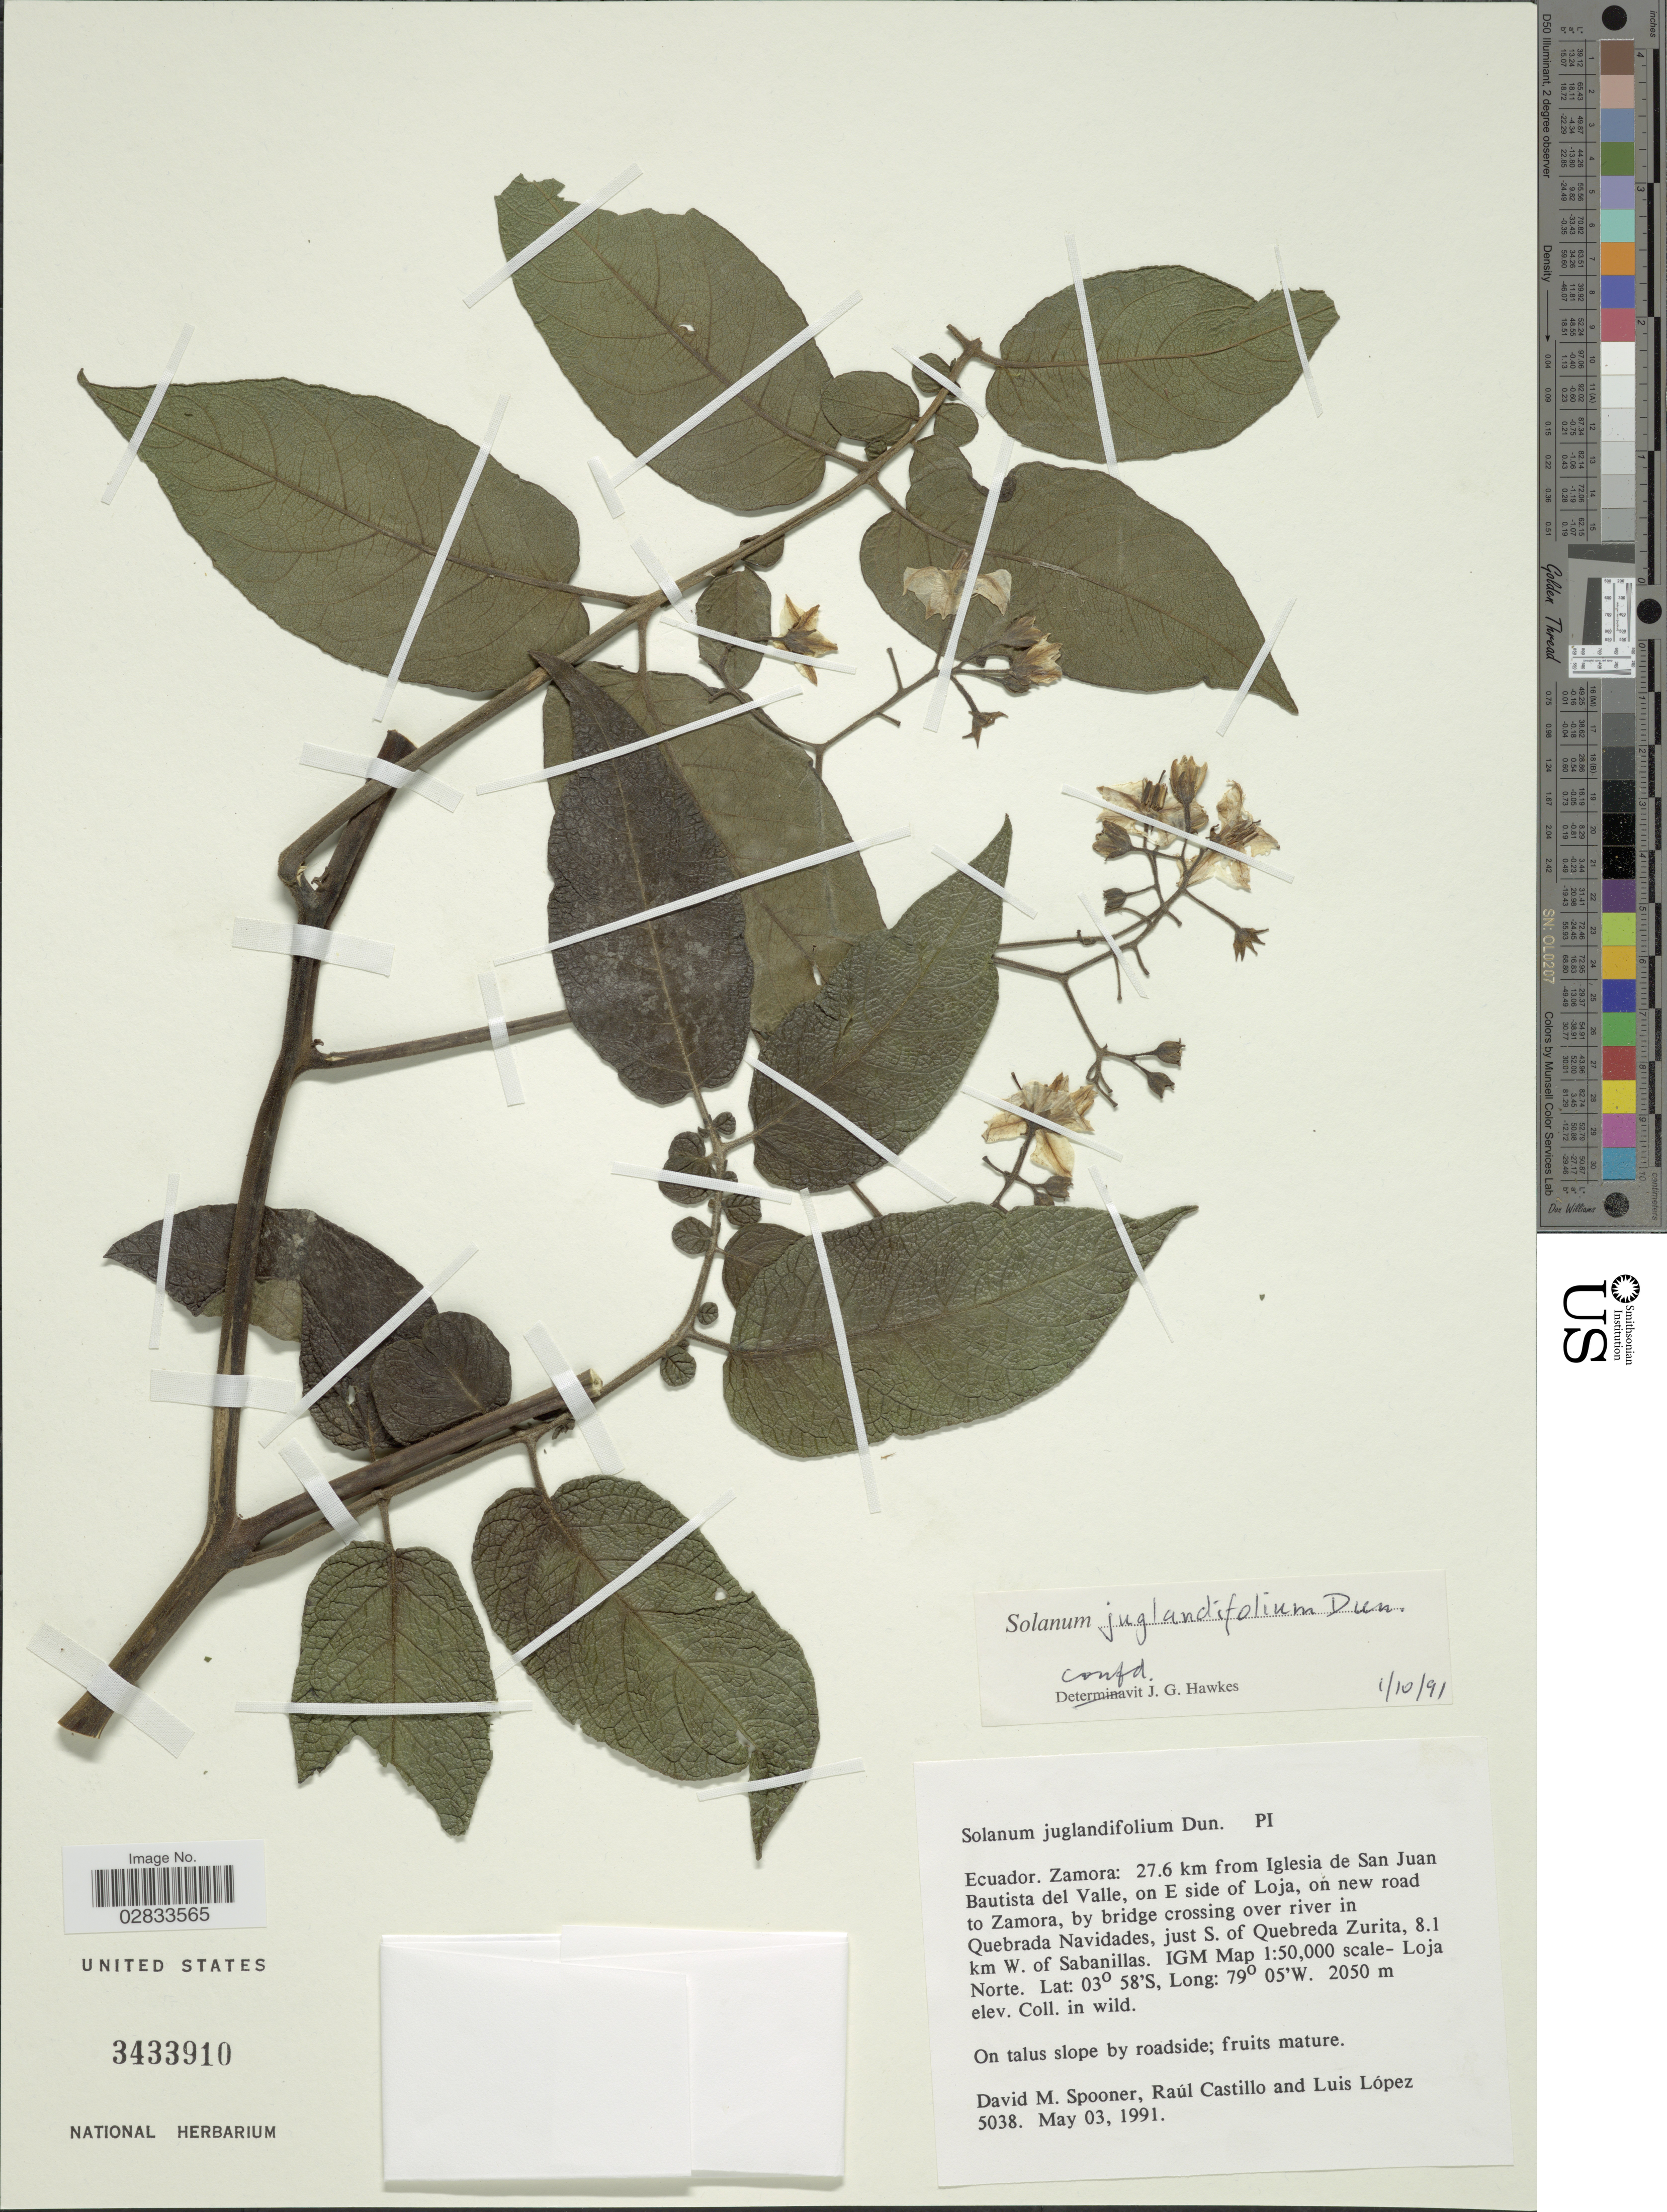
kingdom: Plantae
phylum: Tracheophyta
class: Magnoliopsida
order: Solanales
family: Solanaceae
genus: Solanum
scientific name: Solanum juglandifolium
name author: Dunal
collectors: D. Spooner, R. Castillo & L. López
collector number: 5038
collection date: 1991-05-03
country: Ecuador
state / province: Zamora-Chinchipe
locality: Zamora. 27.6 km from Iglesia de San Juan Bautista del Valle, on E side of Loja, on new road to Zamora, by bridge crossing over river in Quebrada Navidades, just S. of Quebradas Zurita, 8.1 km. W. of Sabanillas. IGM Map 1:50,000 scale- Loja Norte.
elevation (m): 2050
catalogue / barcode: US 3433910